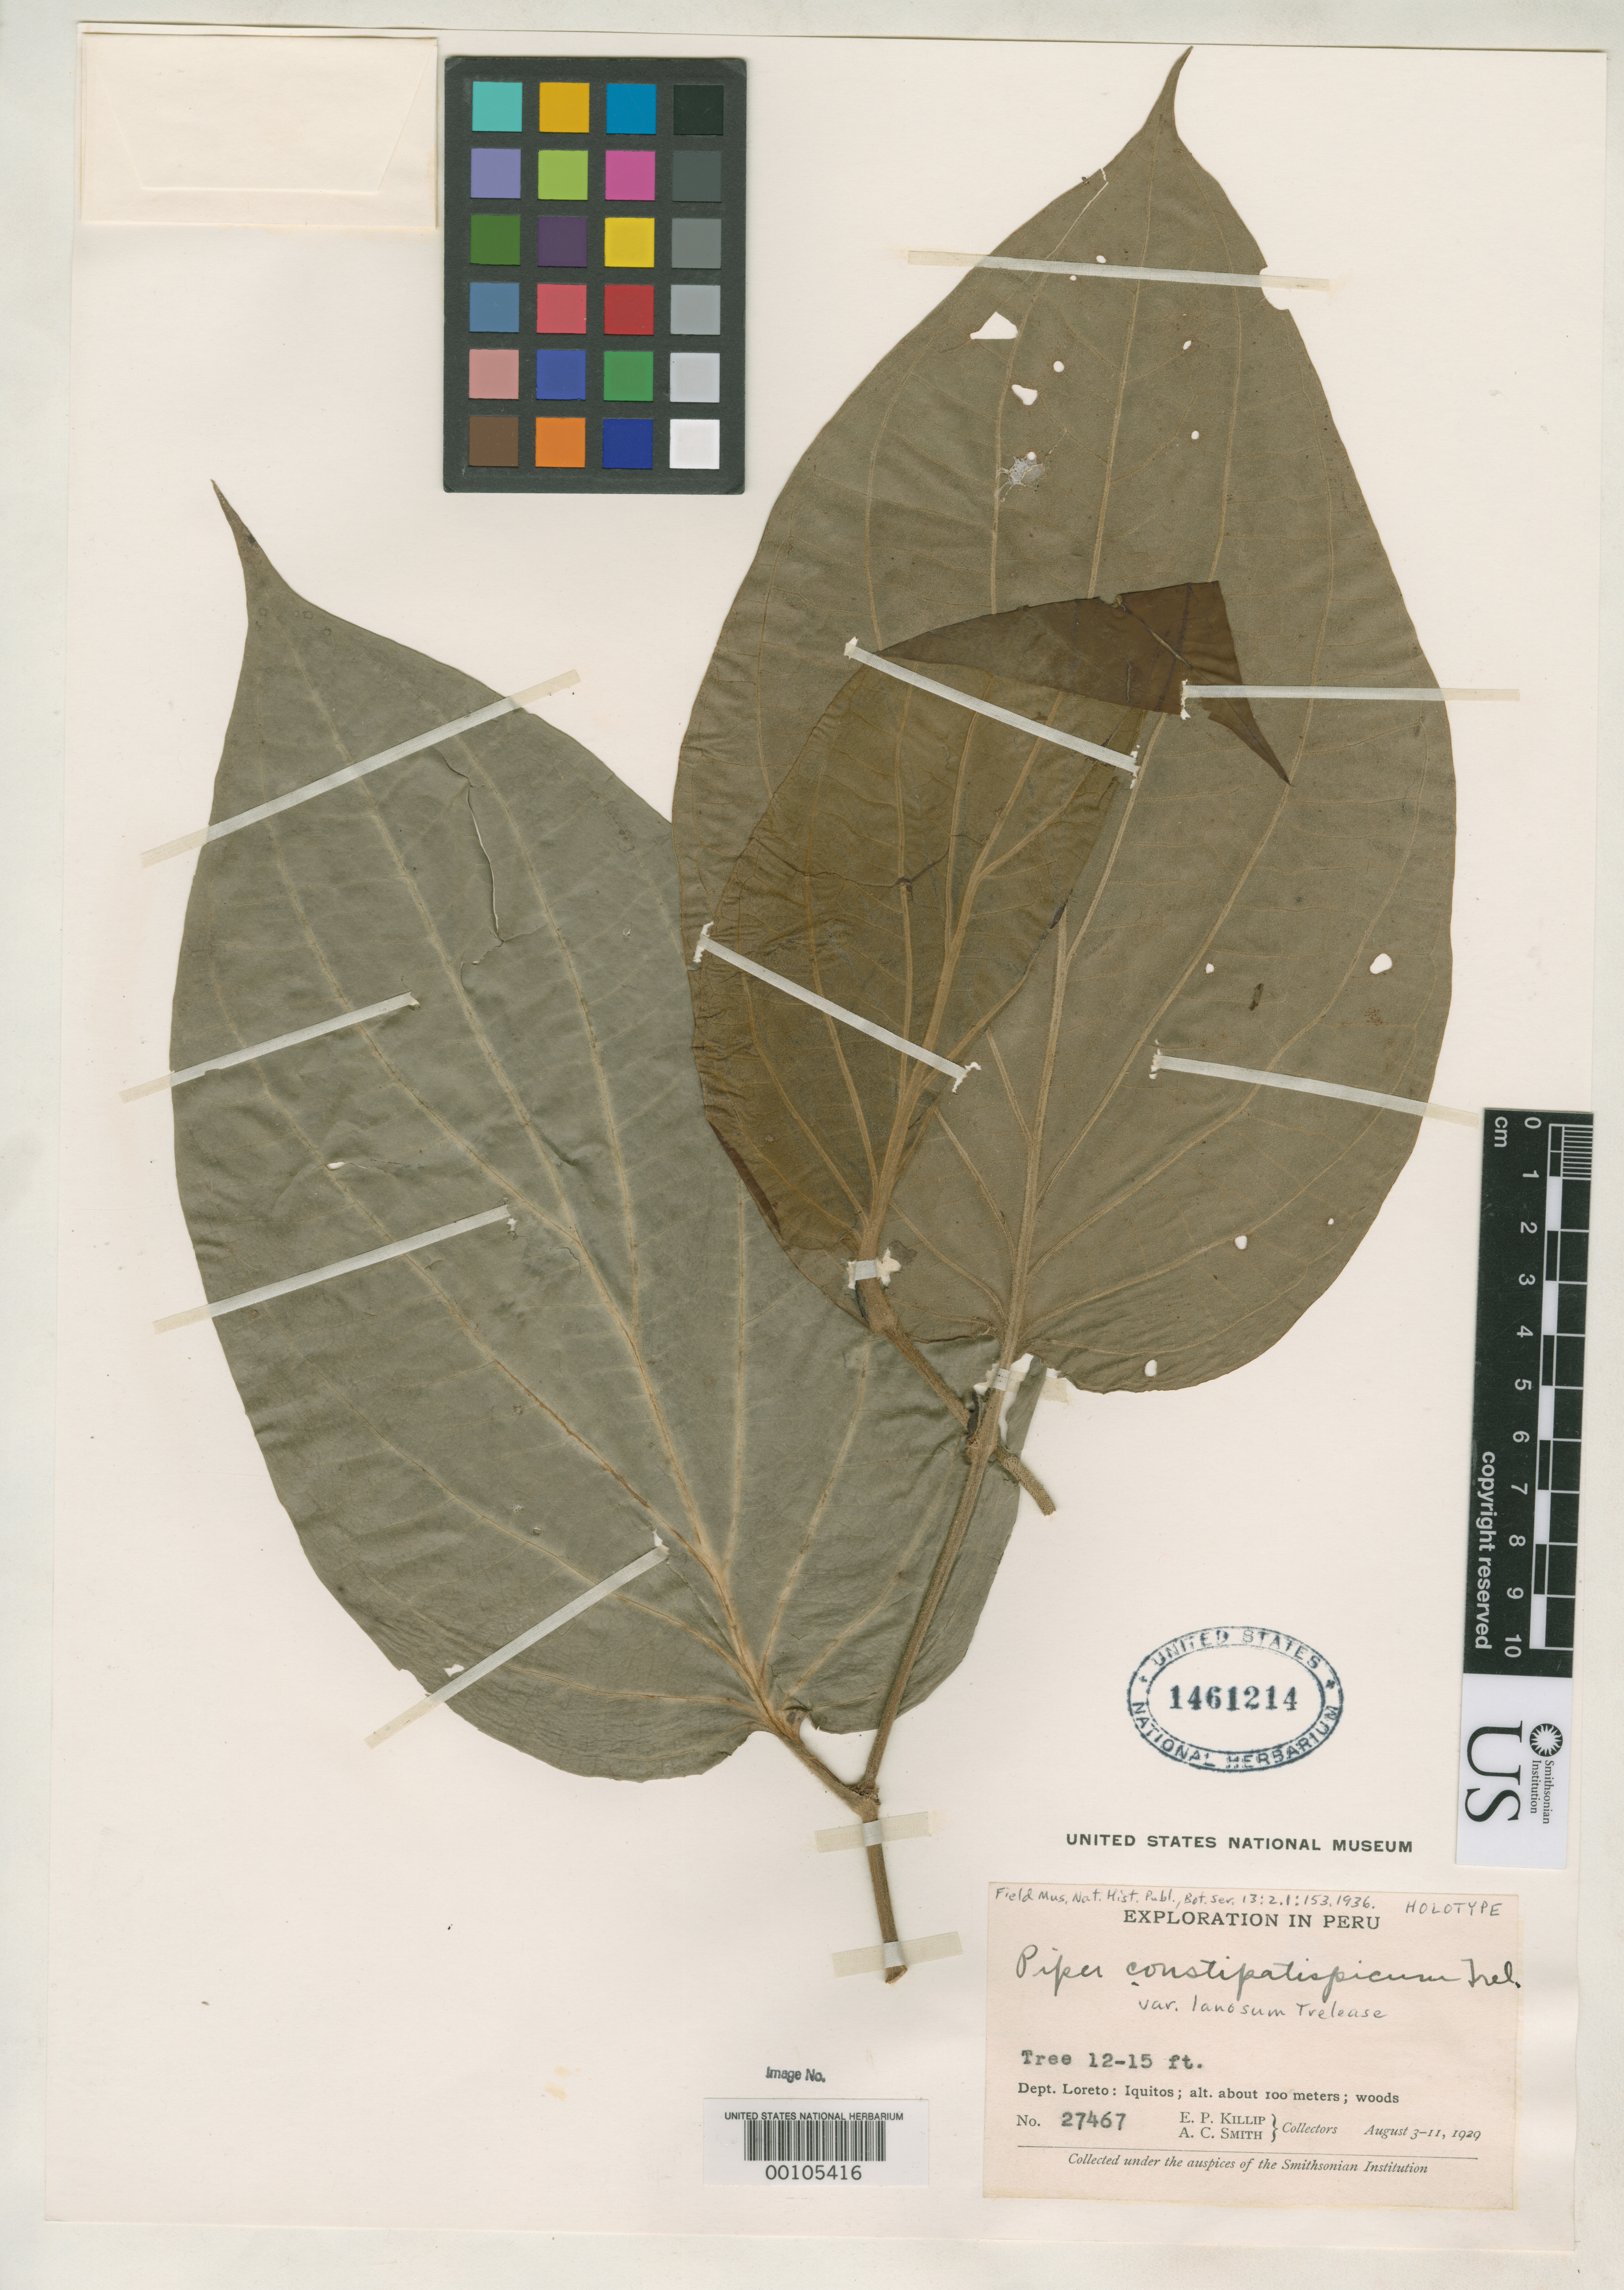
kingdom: Plantae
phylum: Tracheophyta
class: Magnoliopsida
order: Piperales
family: Piperaceae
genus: Piper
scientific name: Piper constipatispicum var. lanosum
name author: Trel.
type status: Holotype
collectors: E. P. Killip & A. C. Smith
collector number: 27467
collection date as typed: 03 Aug 1929 to 11 Aug 1929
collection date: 1929-08-03/1929-08-11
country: Peru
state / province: Loreto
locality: Iquitos.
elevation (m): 110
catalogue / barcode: US 1461214